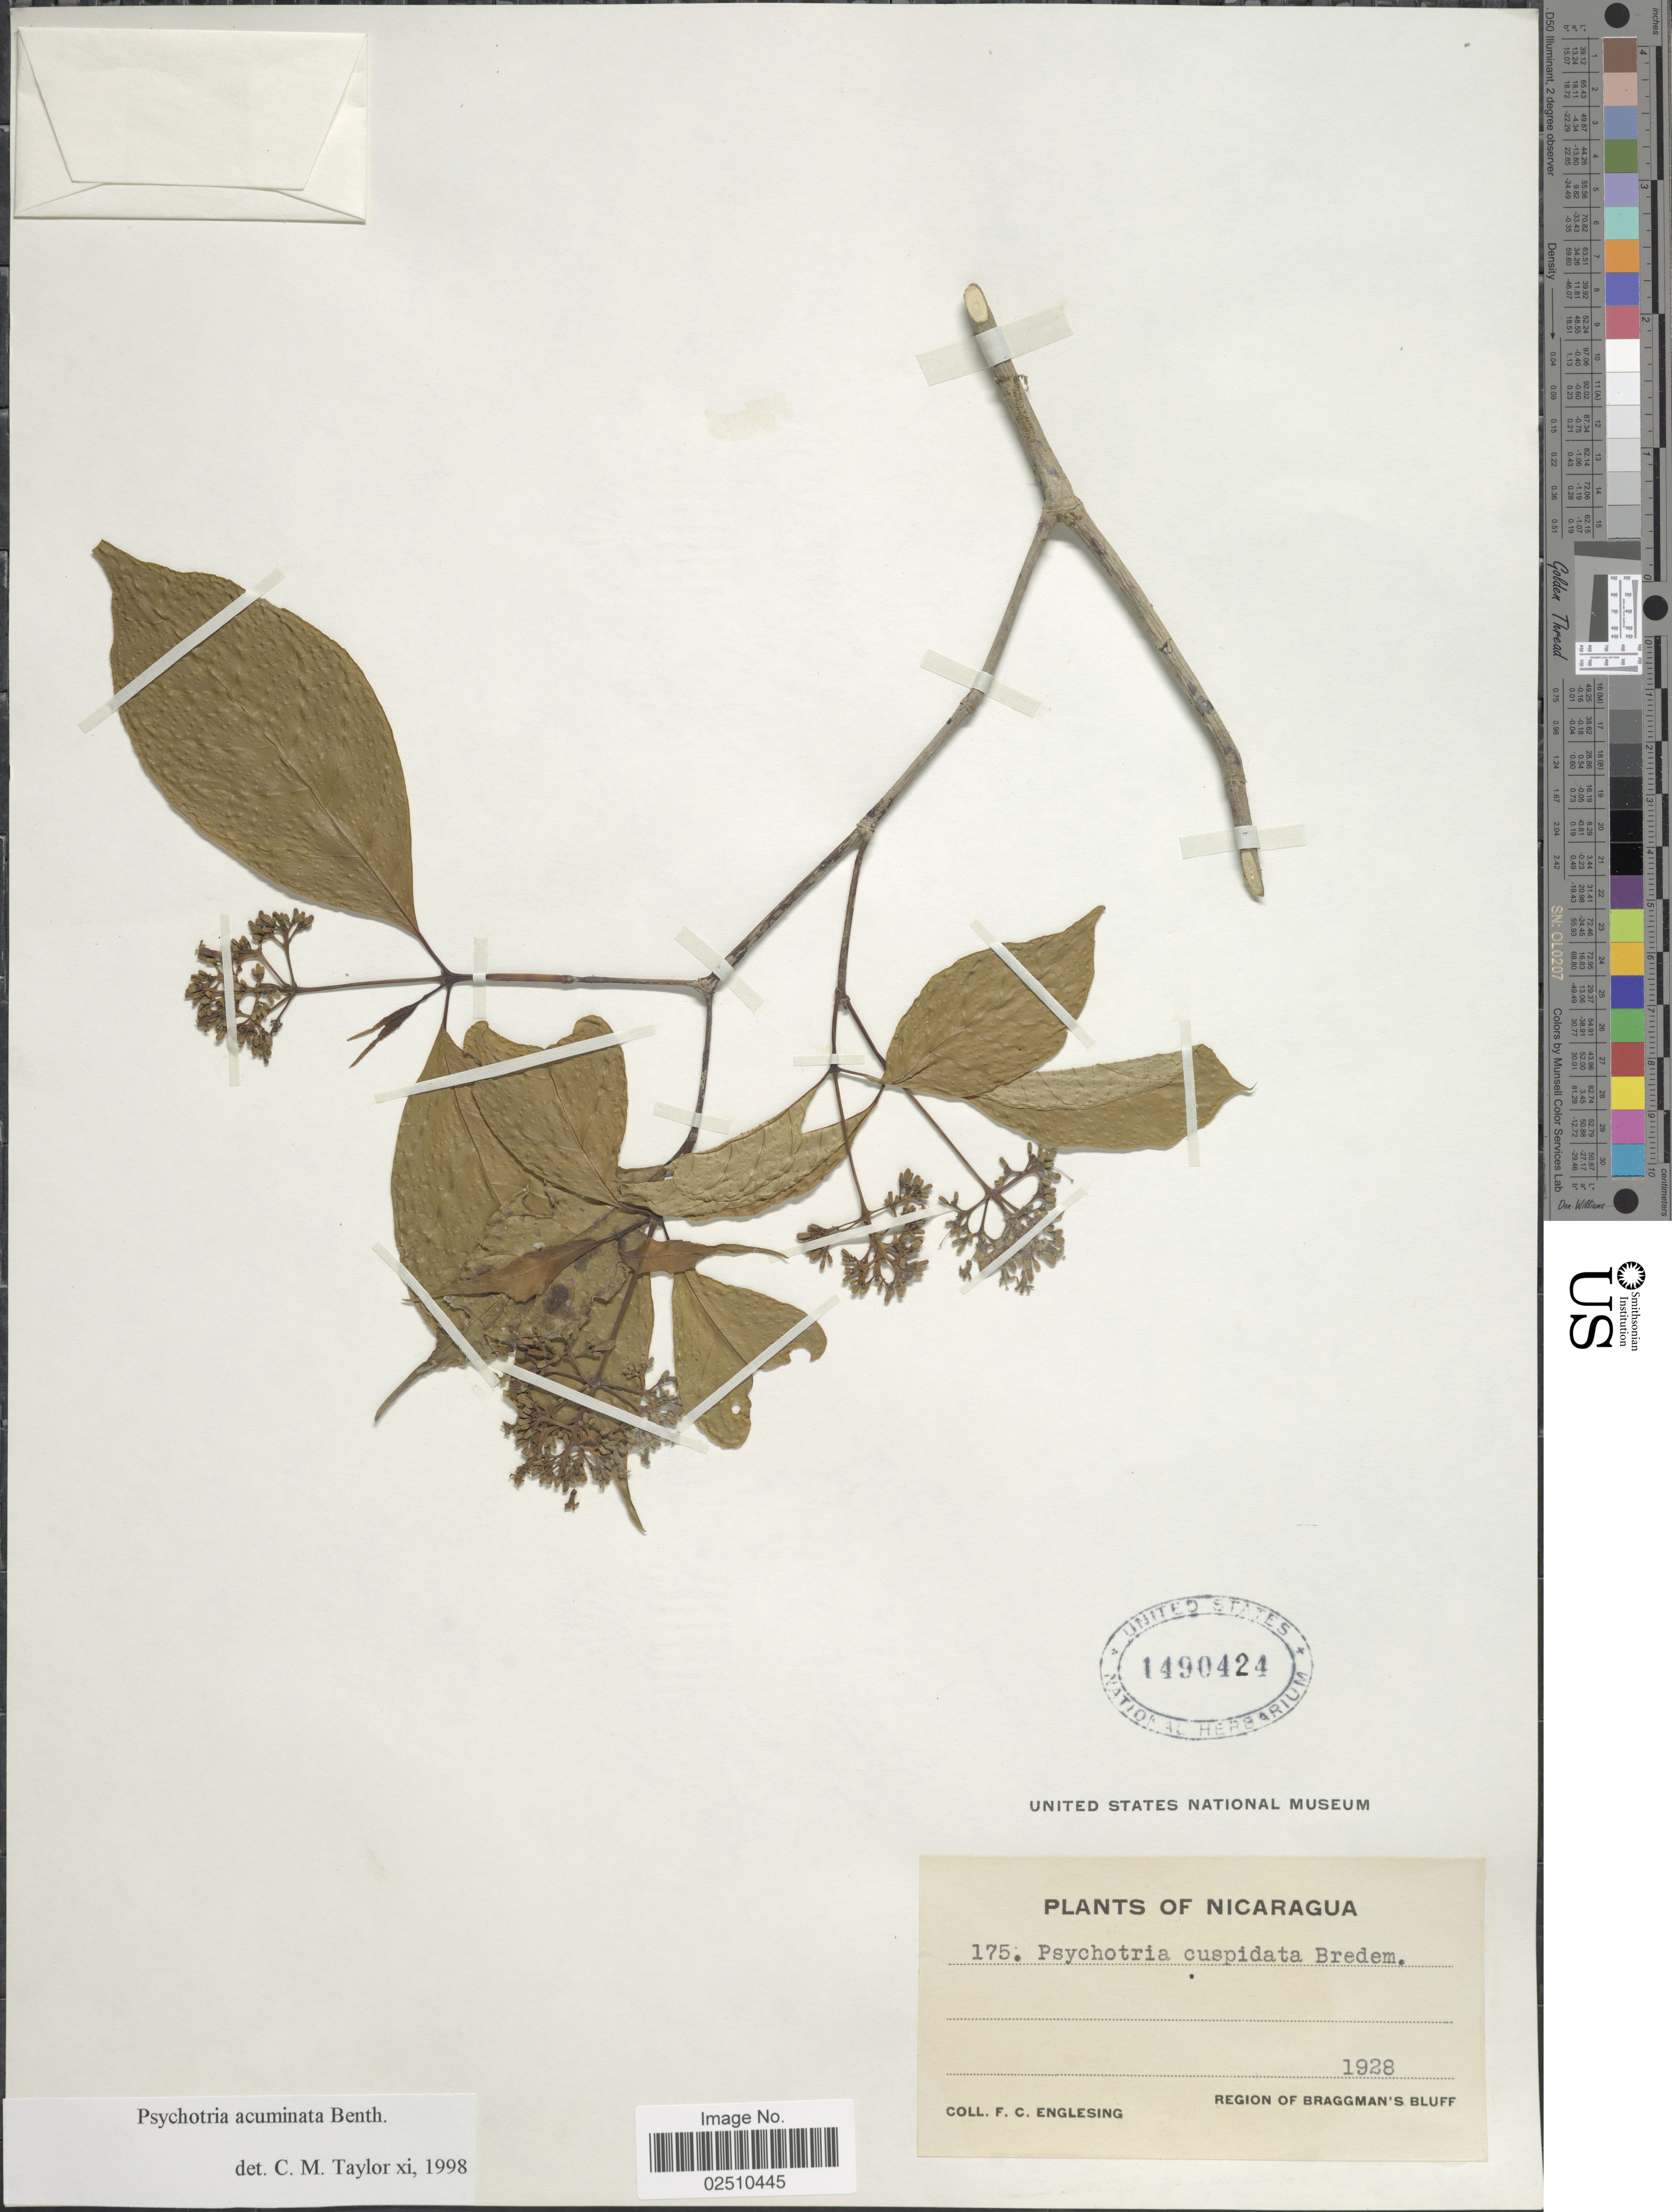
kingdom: Plantae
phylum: Tracheophyta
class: Magnoliopsida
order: Gentianales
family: Rubiaceae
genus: Psychotria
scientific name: Psychotria acuminata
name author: Benth.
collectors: F. Englesing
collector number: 175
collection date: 1928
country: Nicaragua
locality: Region of Braggman's Bluff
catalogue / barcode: US 1490424